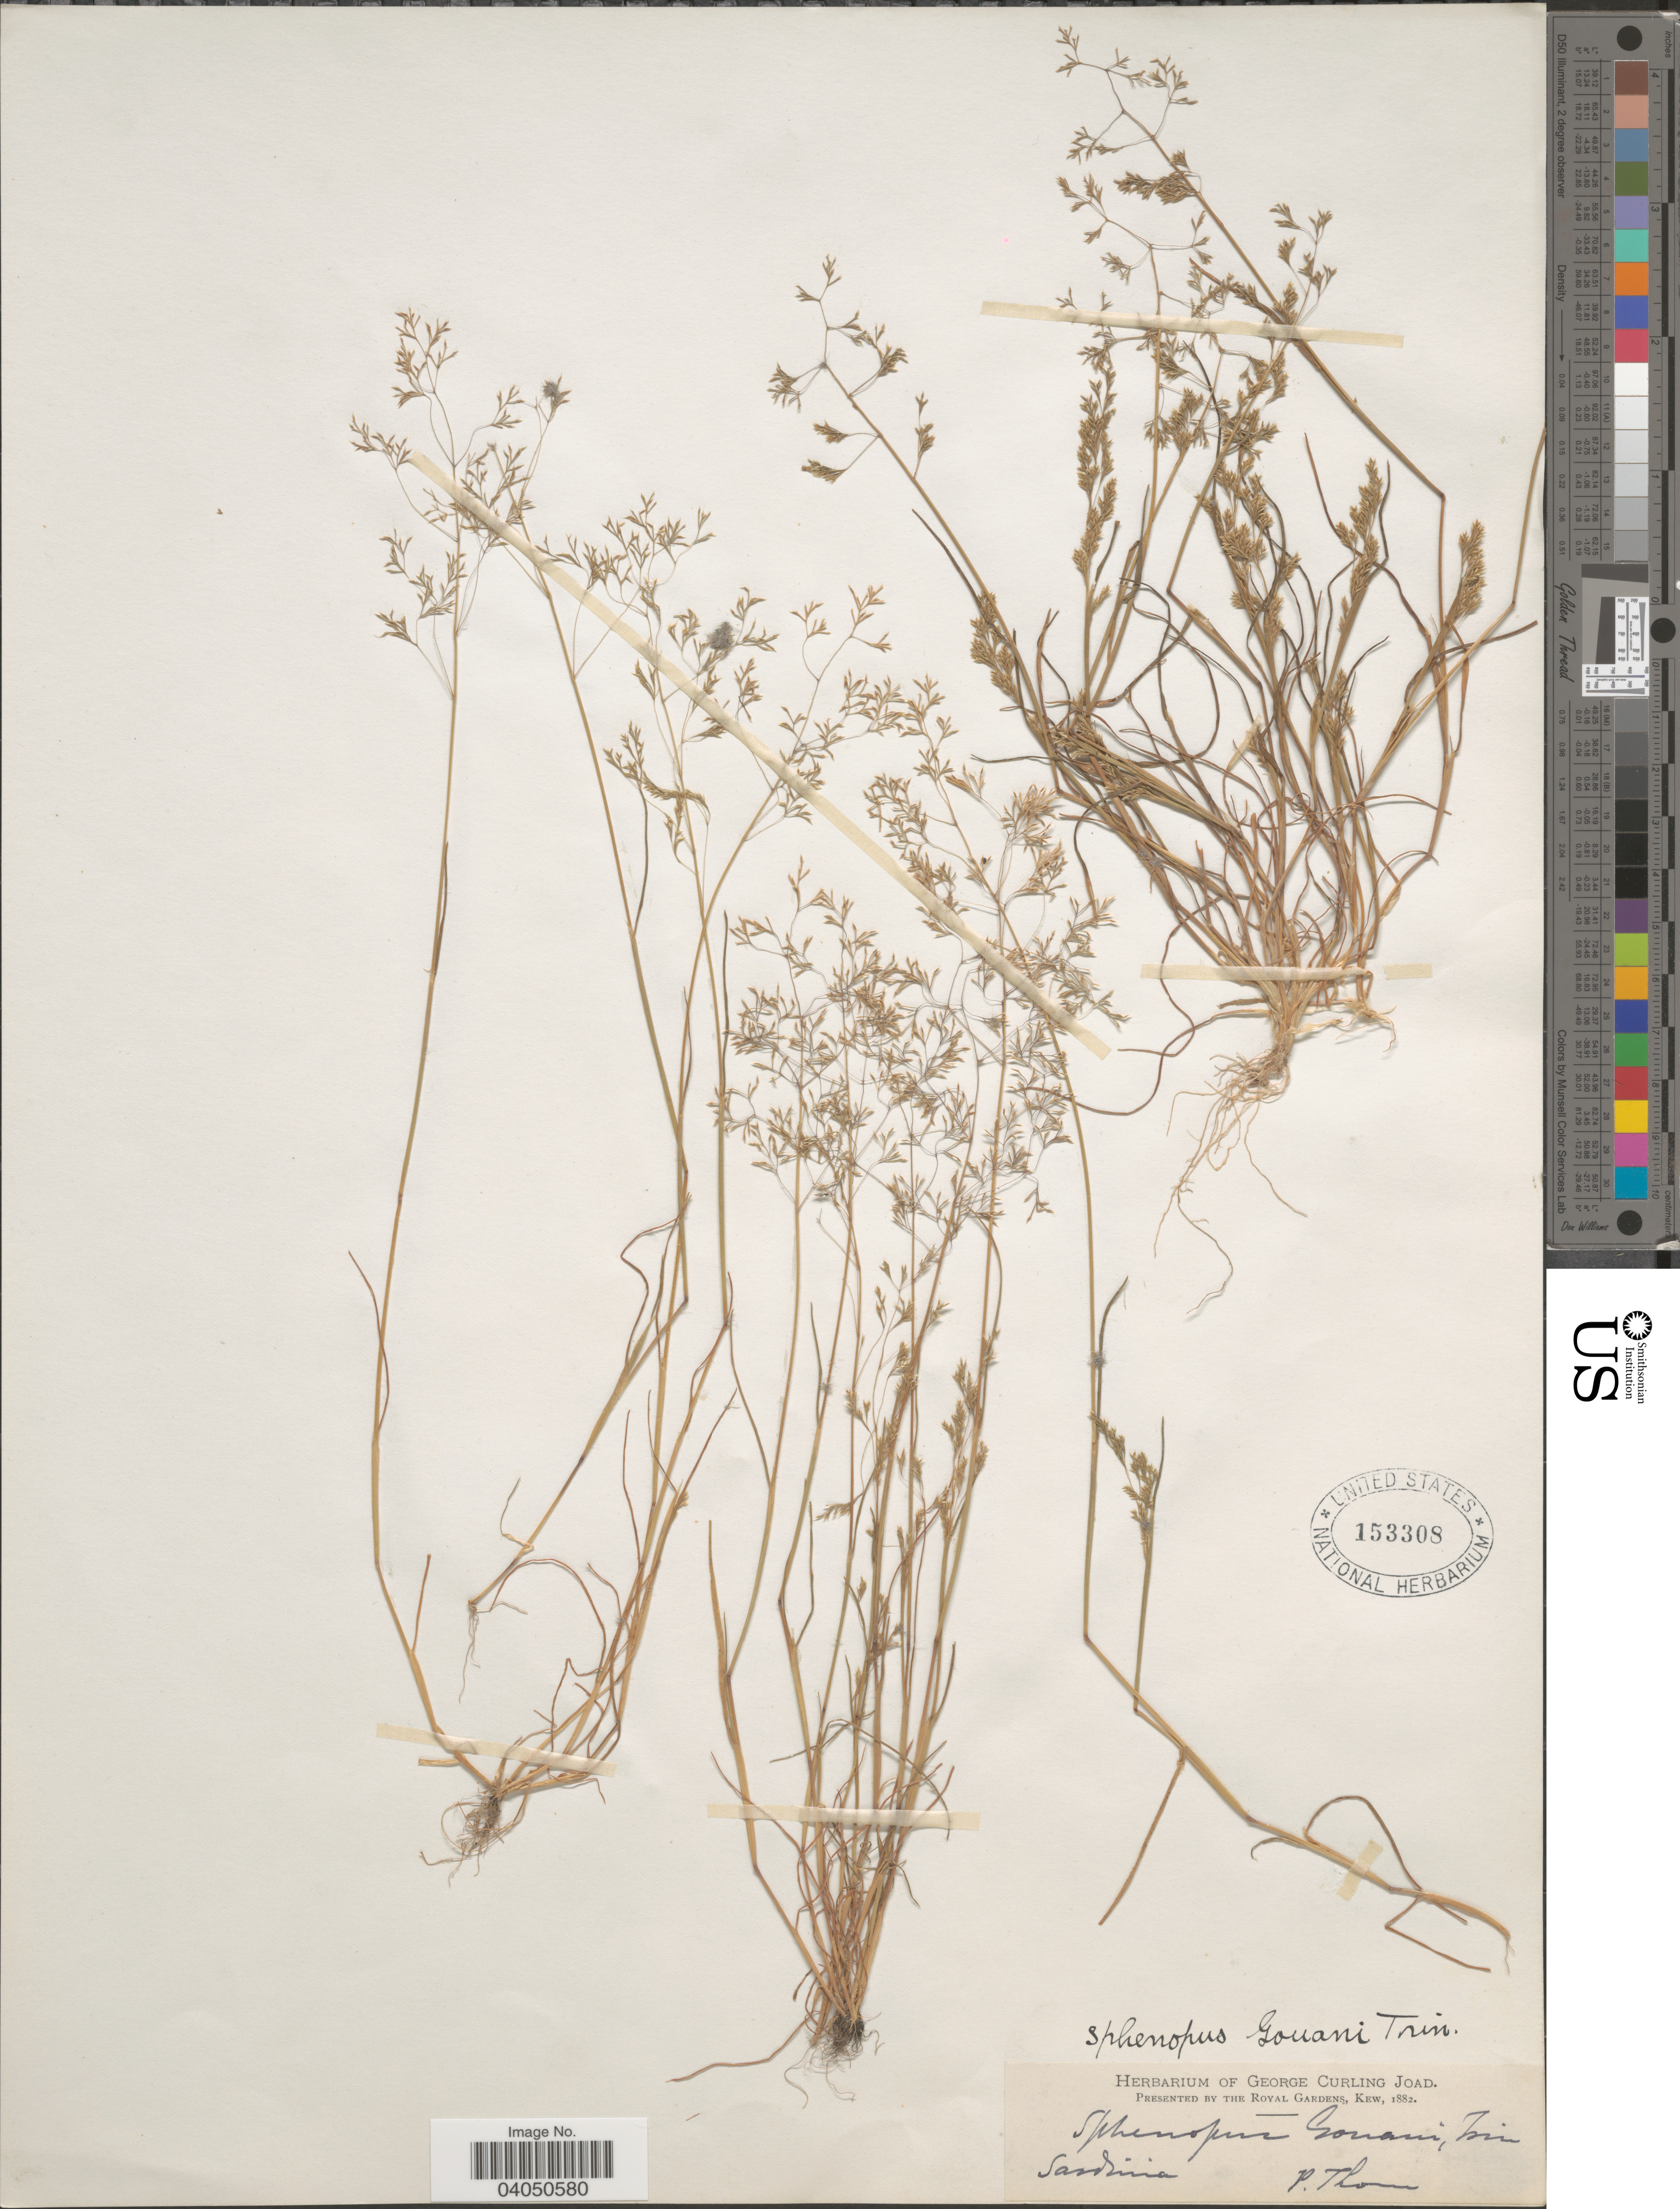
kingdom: Plantae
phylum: Tracheophyta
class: Liliopsida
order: Poales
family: Poaceae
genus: Sphenopus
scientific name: Sphenopus divaricatus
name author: (Gouan) Rchb.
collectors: P. Thomas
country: Italy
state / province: Sardegna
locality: Sardinia.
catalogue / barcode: US 153308